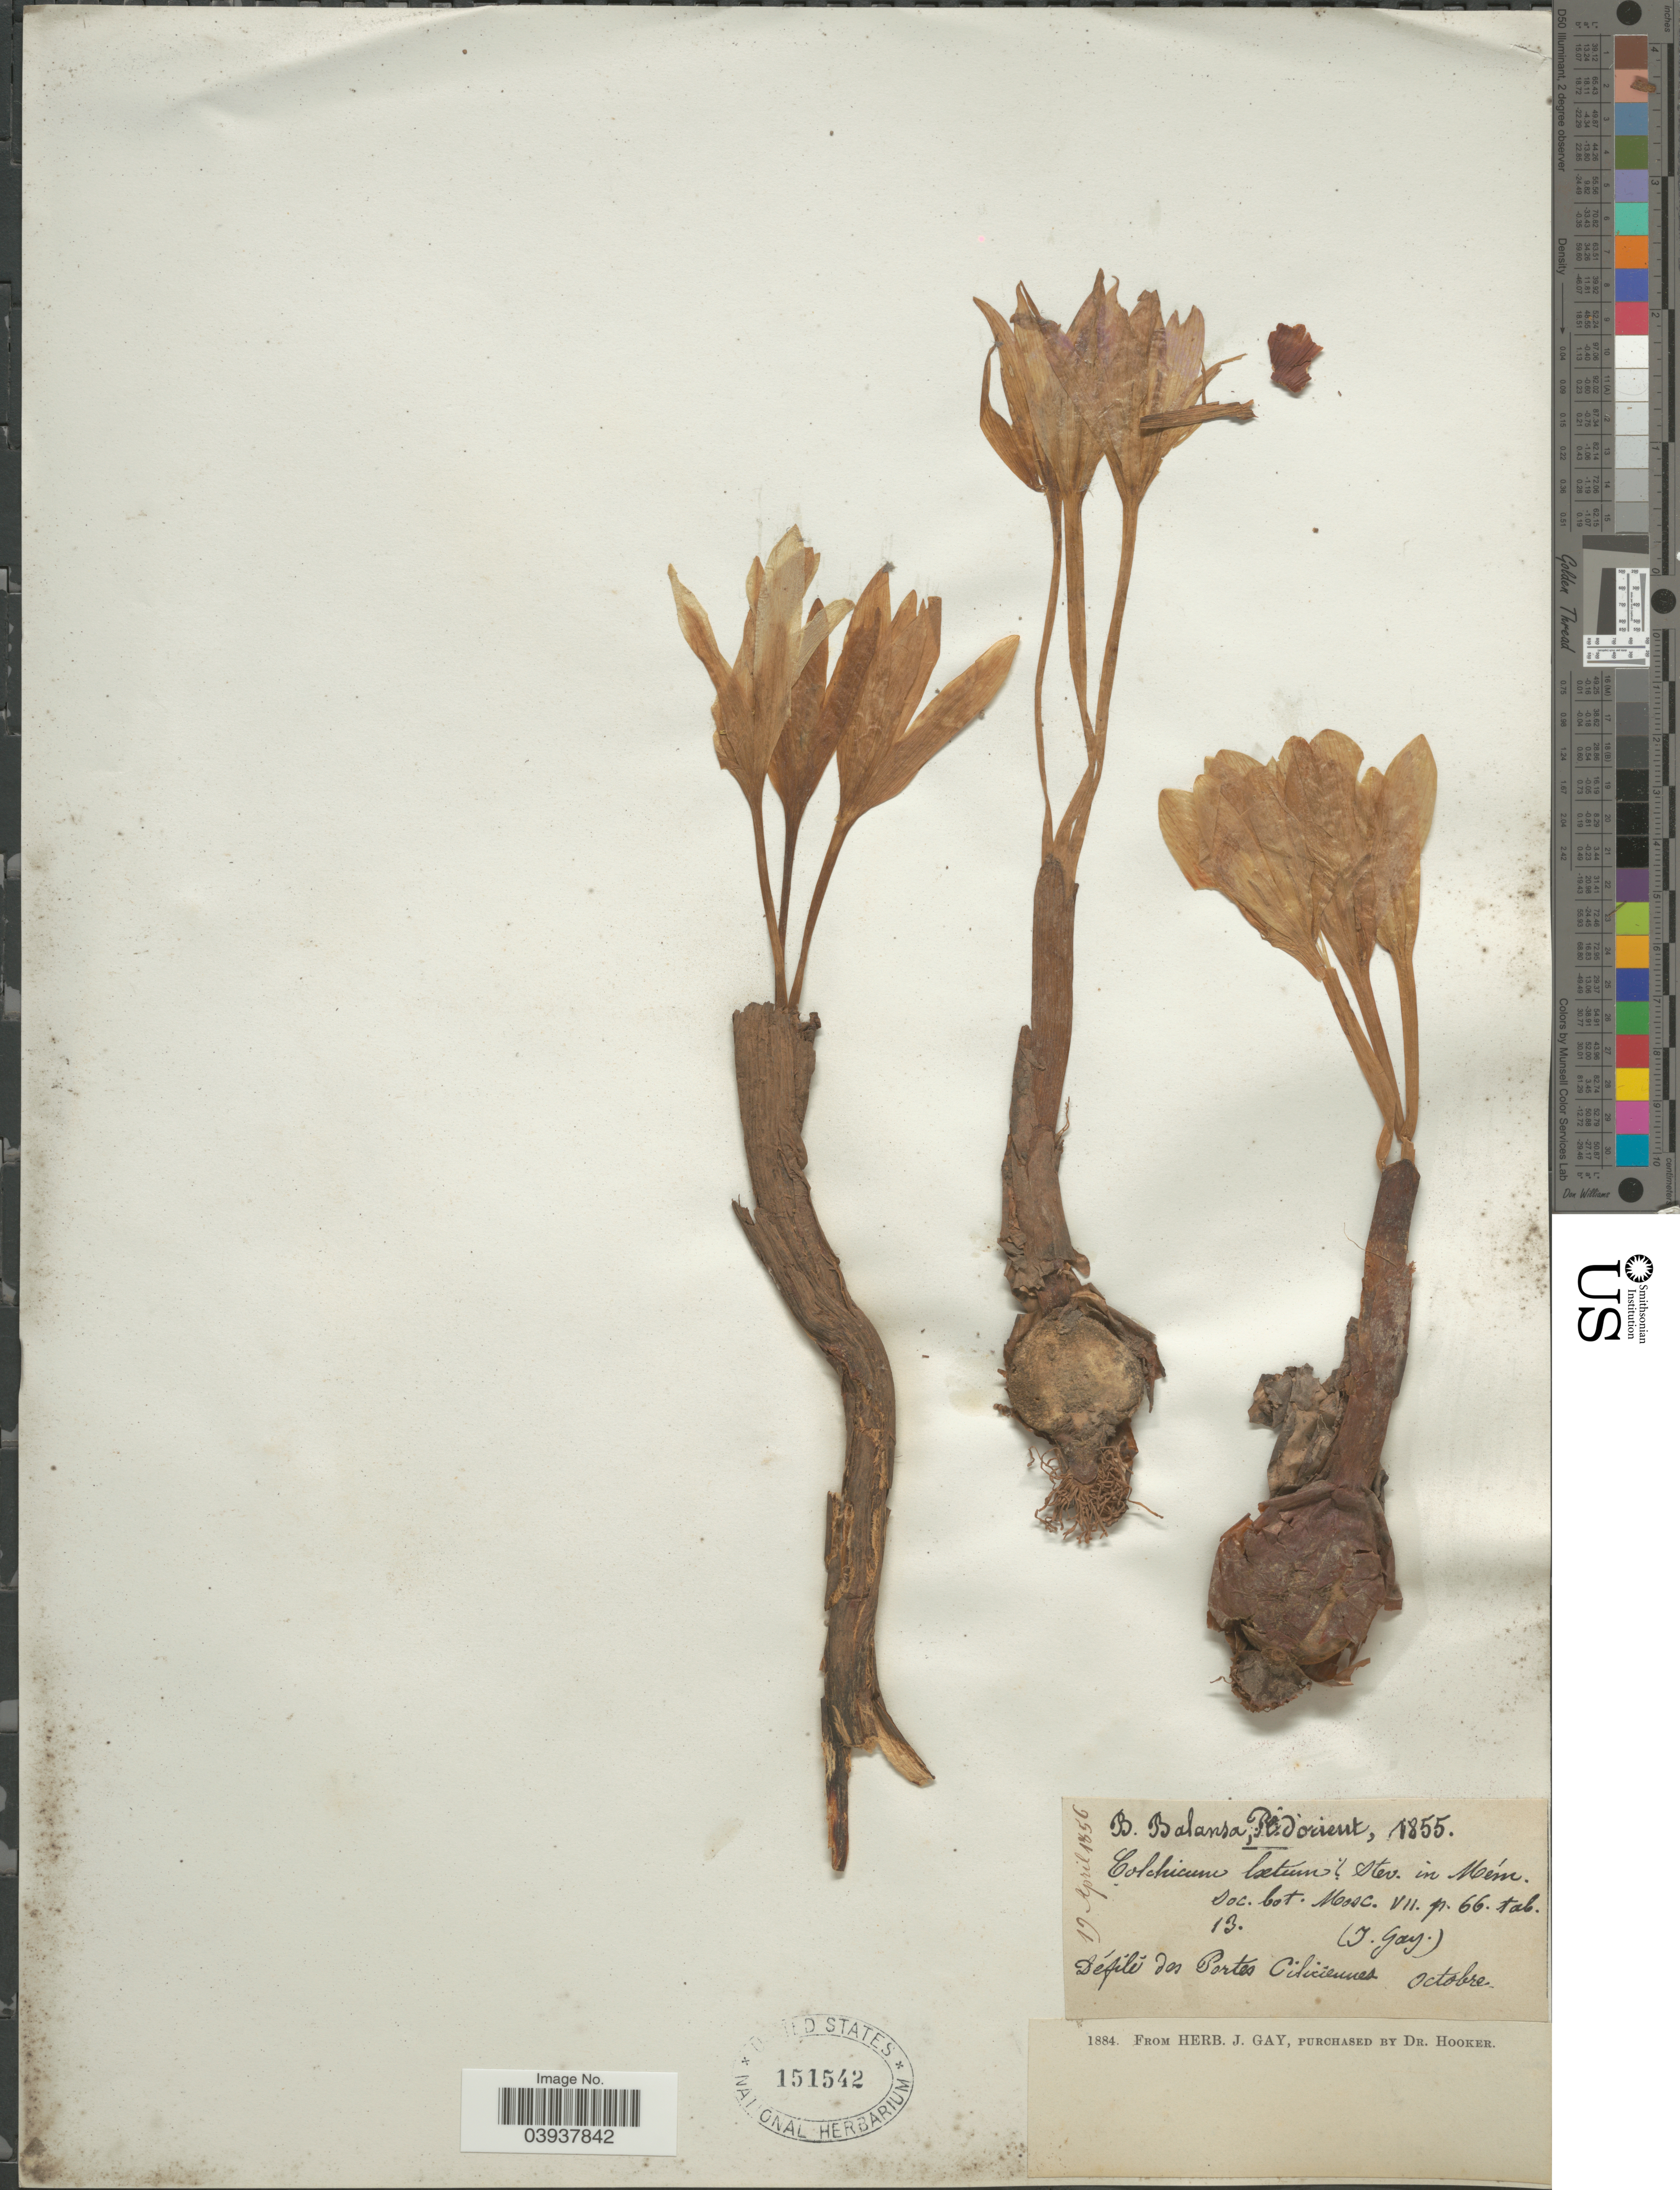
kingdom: Plantae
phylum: Tracheophyta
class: Liliopsida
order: Liliales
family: Colchicaceae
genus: Colchicum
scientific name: Colchicum laetum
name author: Steven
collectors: B. Balansa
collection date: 1855-10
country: Turkey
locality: Orient. Défilé des Portes Ciliciennes.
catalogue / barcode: US 151542